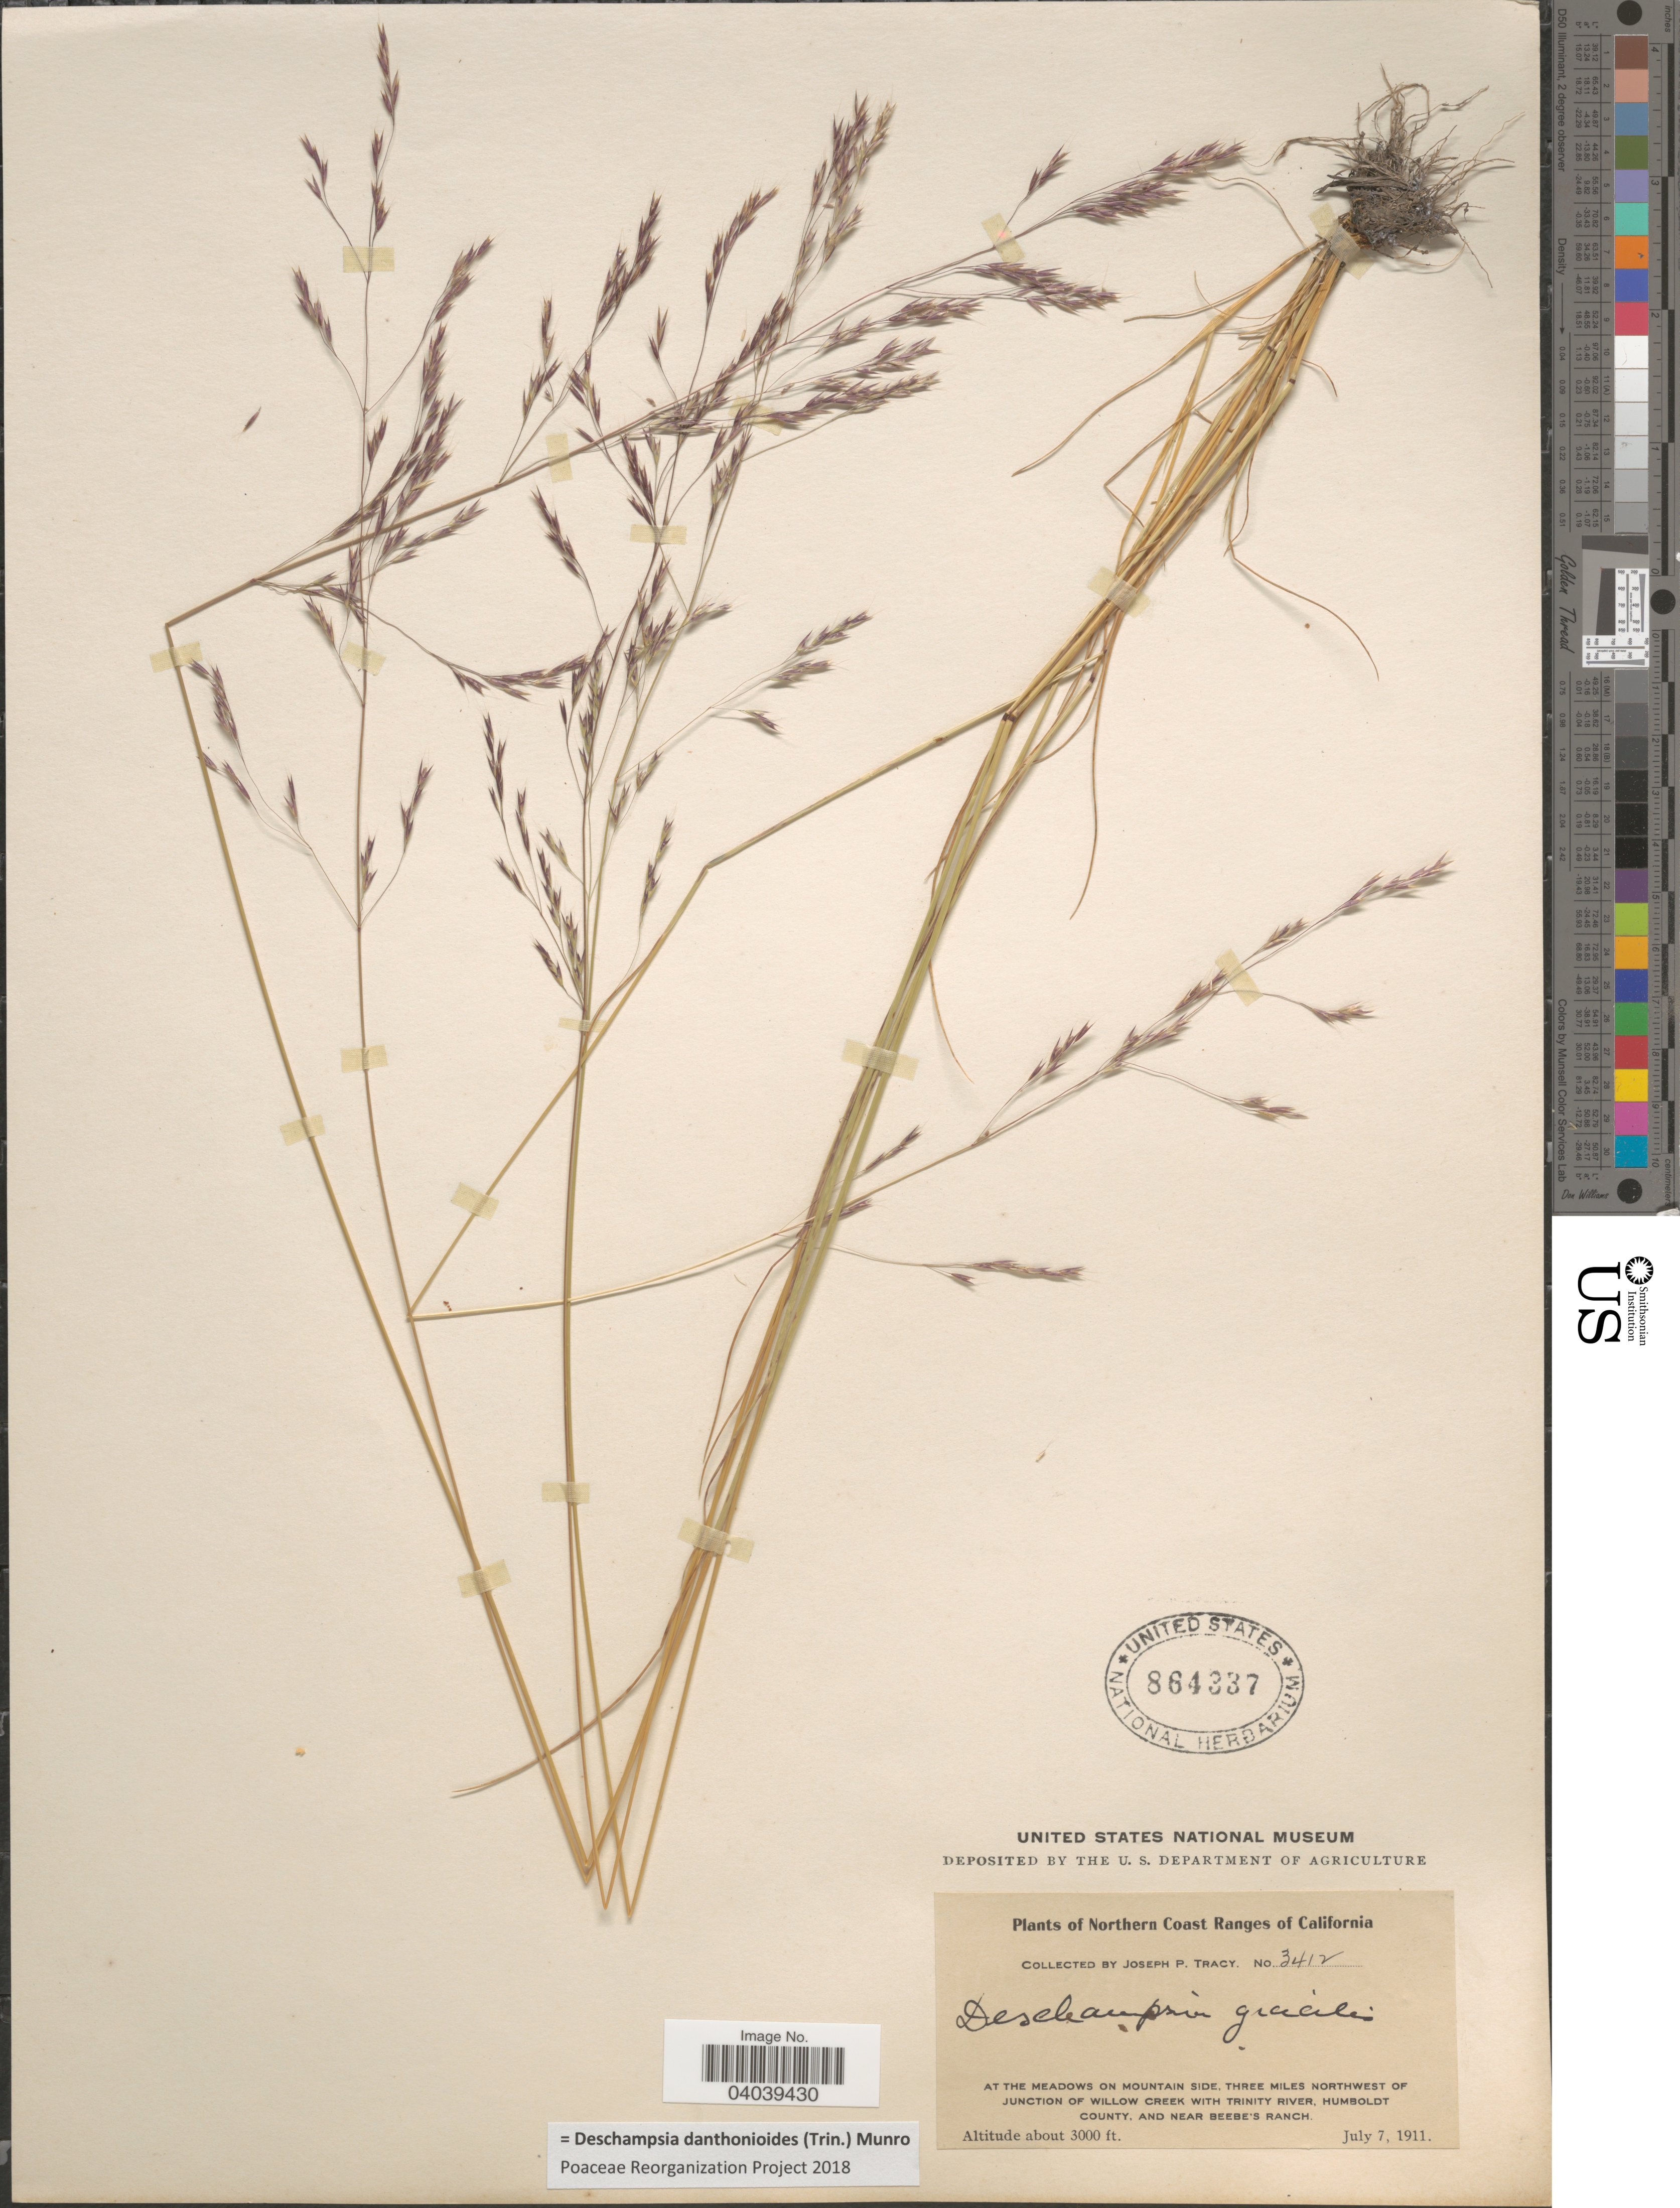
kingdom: Plantae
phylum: Tracheophyta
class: Liliopsida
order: Poales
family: Poaceae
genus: Deschampsia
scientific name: Deschampsia danthonioides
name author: (Trin.) Munro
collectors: J. Tracy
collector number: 3412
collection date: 1911-07-07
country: United States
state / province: California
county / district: Humboldt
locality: Northern Coast Ranges of California. At the meadows on mountain side, three miles northwest of junction of Willow Creek with Trinity River, Humboldt County, and near Beebe's Ranch.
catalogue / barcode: US 864337